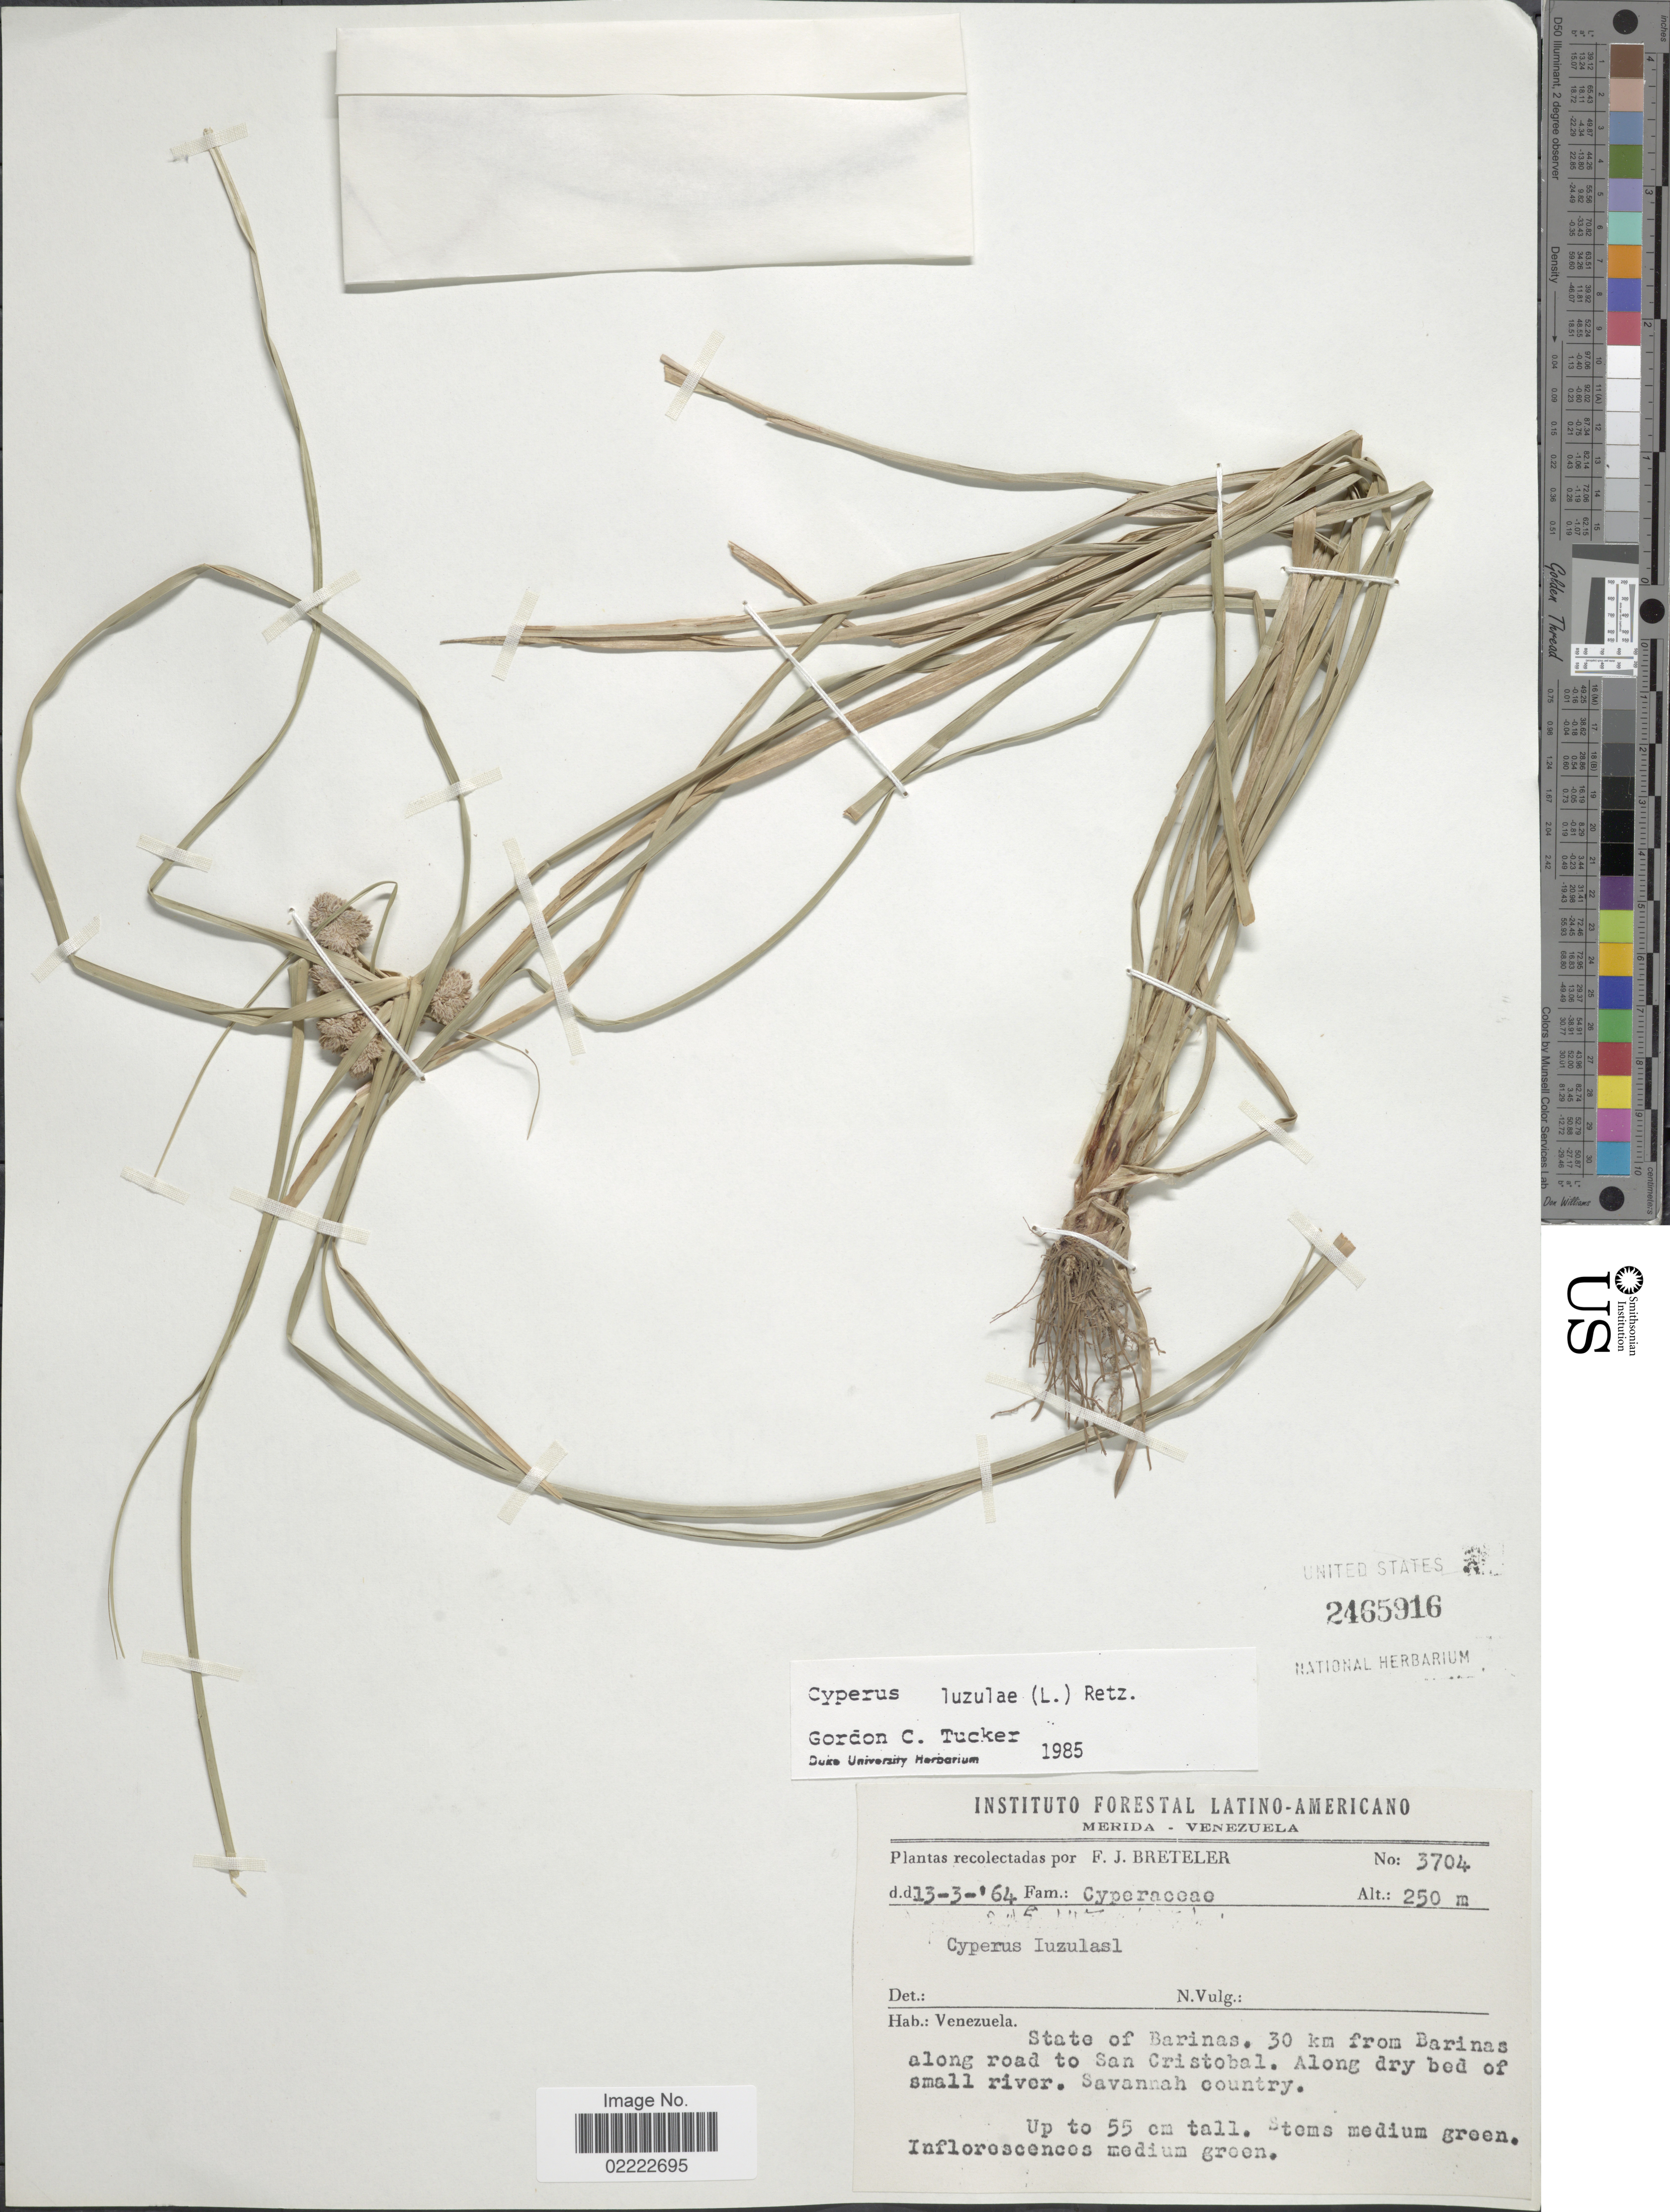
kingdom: Plantae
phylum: Tracheophyta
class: Liliopsida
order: Poales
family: Cyperaceae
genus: Cyperus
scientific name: Cyperus luzulae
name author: (L.) Rottb. ex Retz.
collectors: F. J. Breteler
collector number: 3704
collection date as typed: Transcribed d/m/y: 13/3/64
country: Venezuela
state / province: Barinas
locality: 30 km from Barinas along road to San Cristobal. Along dry bed of small river. Savannah country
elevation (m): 250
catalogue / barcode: US 2465916